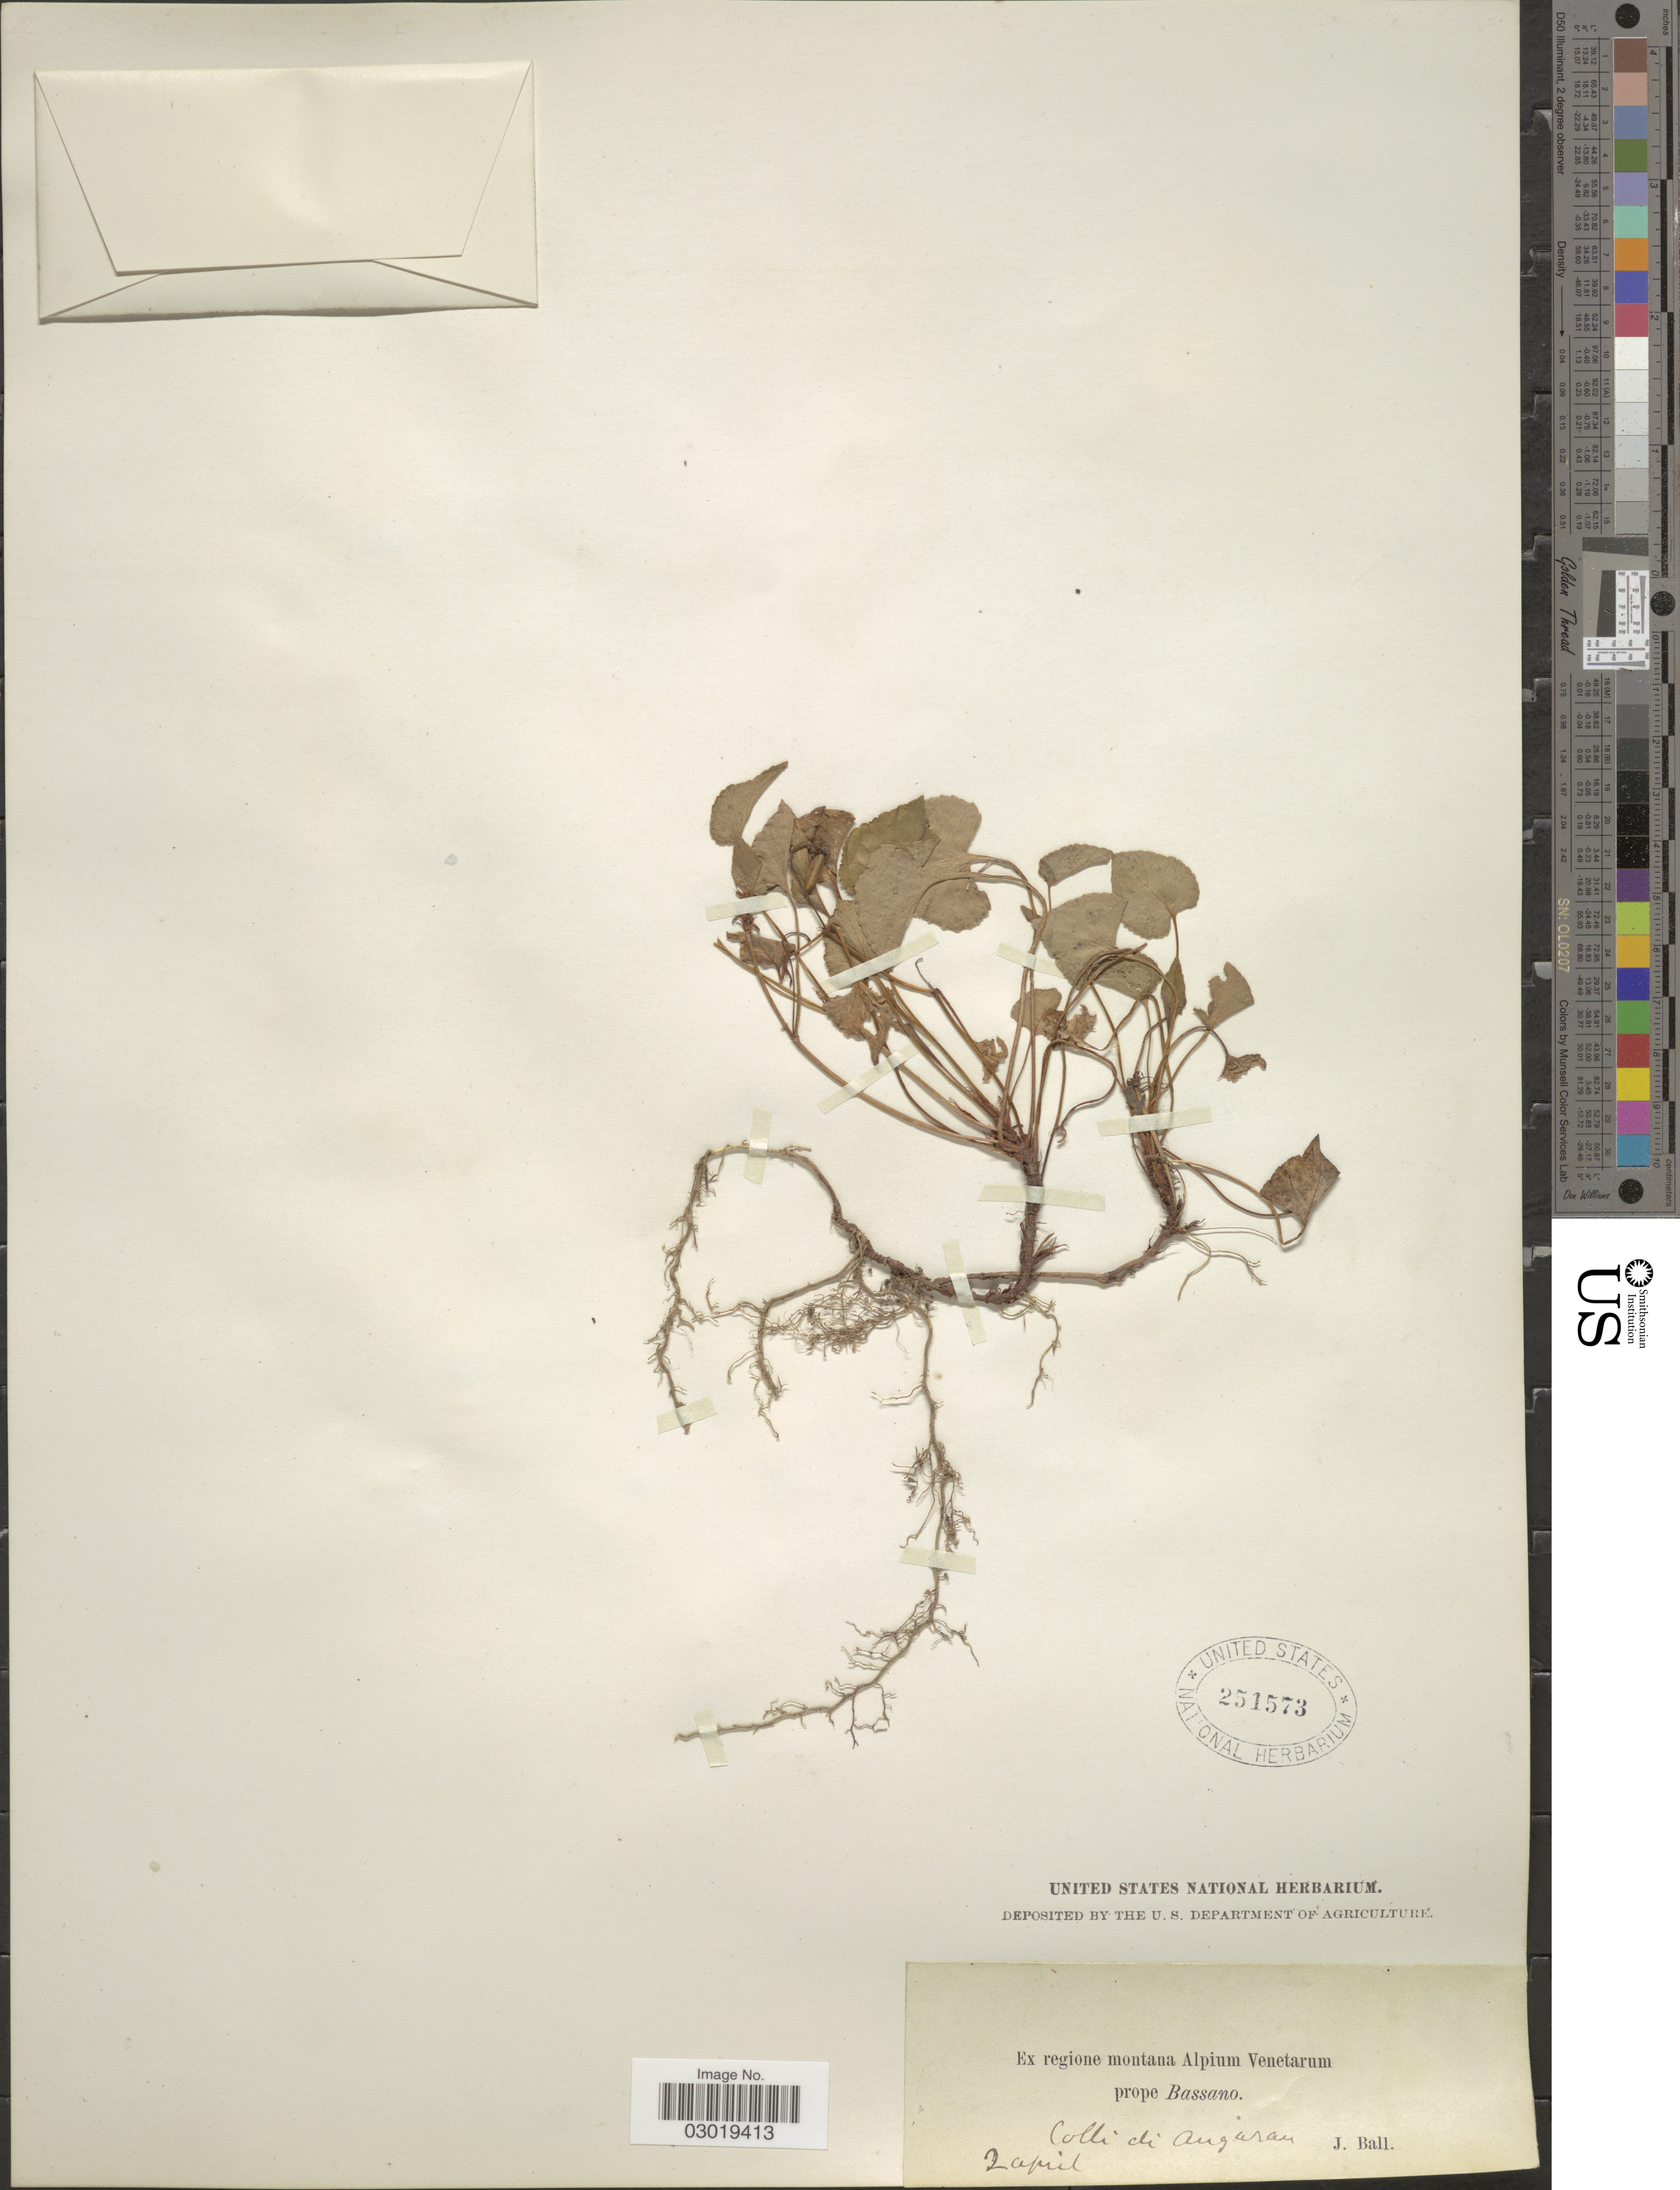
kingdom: Plantae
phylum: Tracheophyta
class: Magnoliopsida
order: Malpighiales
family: Violaceae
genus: Viola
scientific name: Viola sp.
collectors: J. Ball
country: Italy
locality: Ex Regione montana Alpium Venetarum prope Bassano, Colli di Angaran.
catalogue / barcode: US 251573